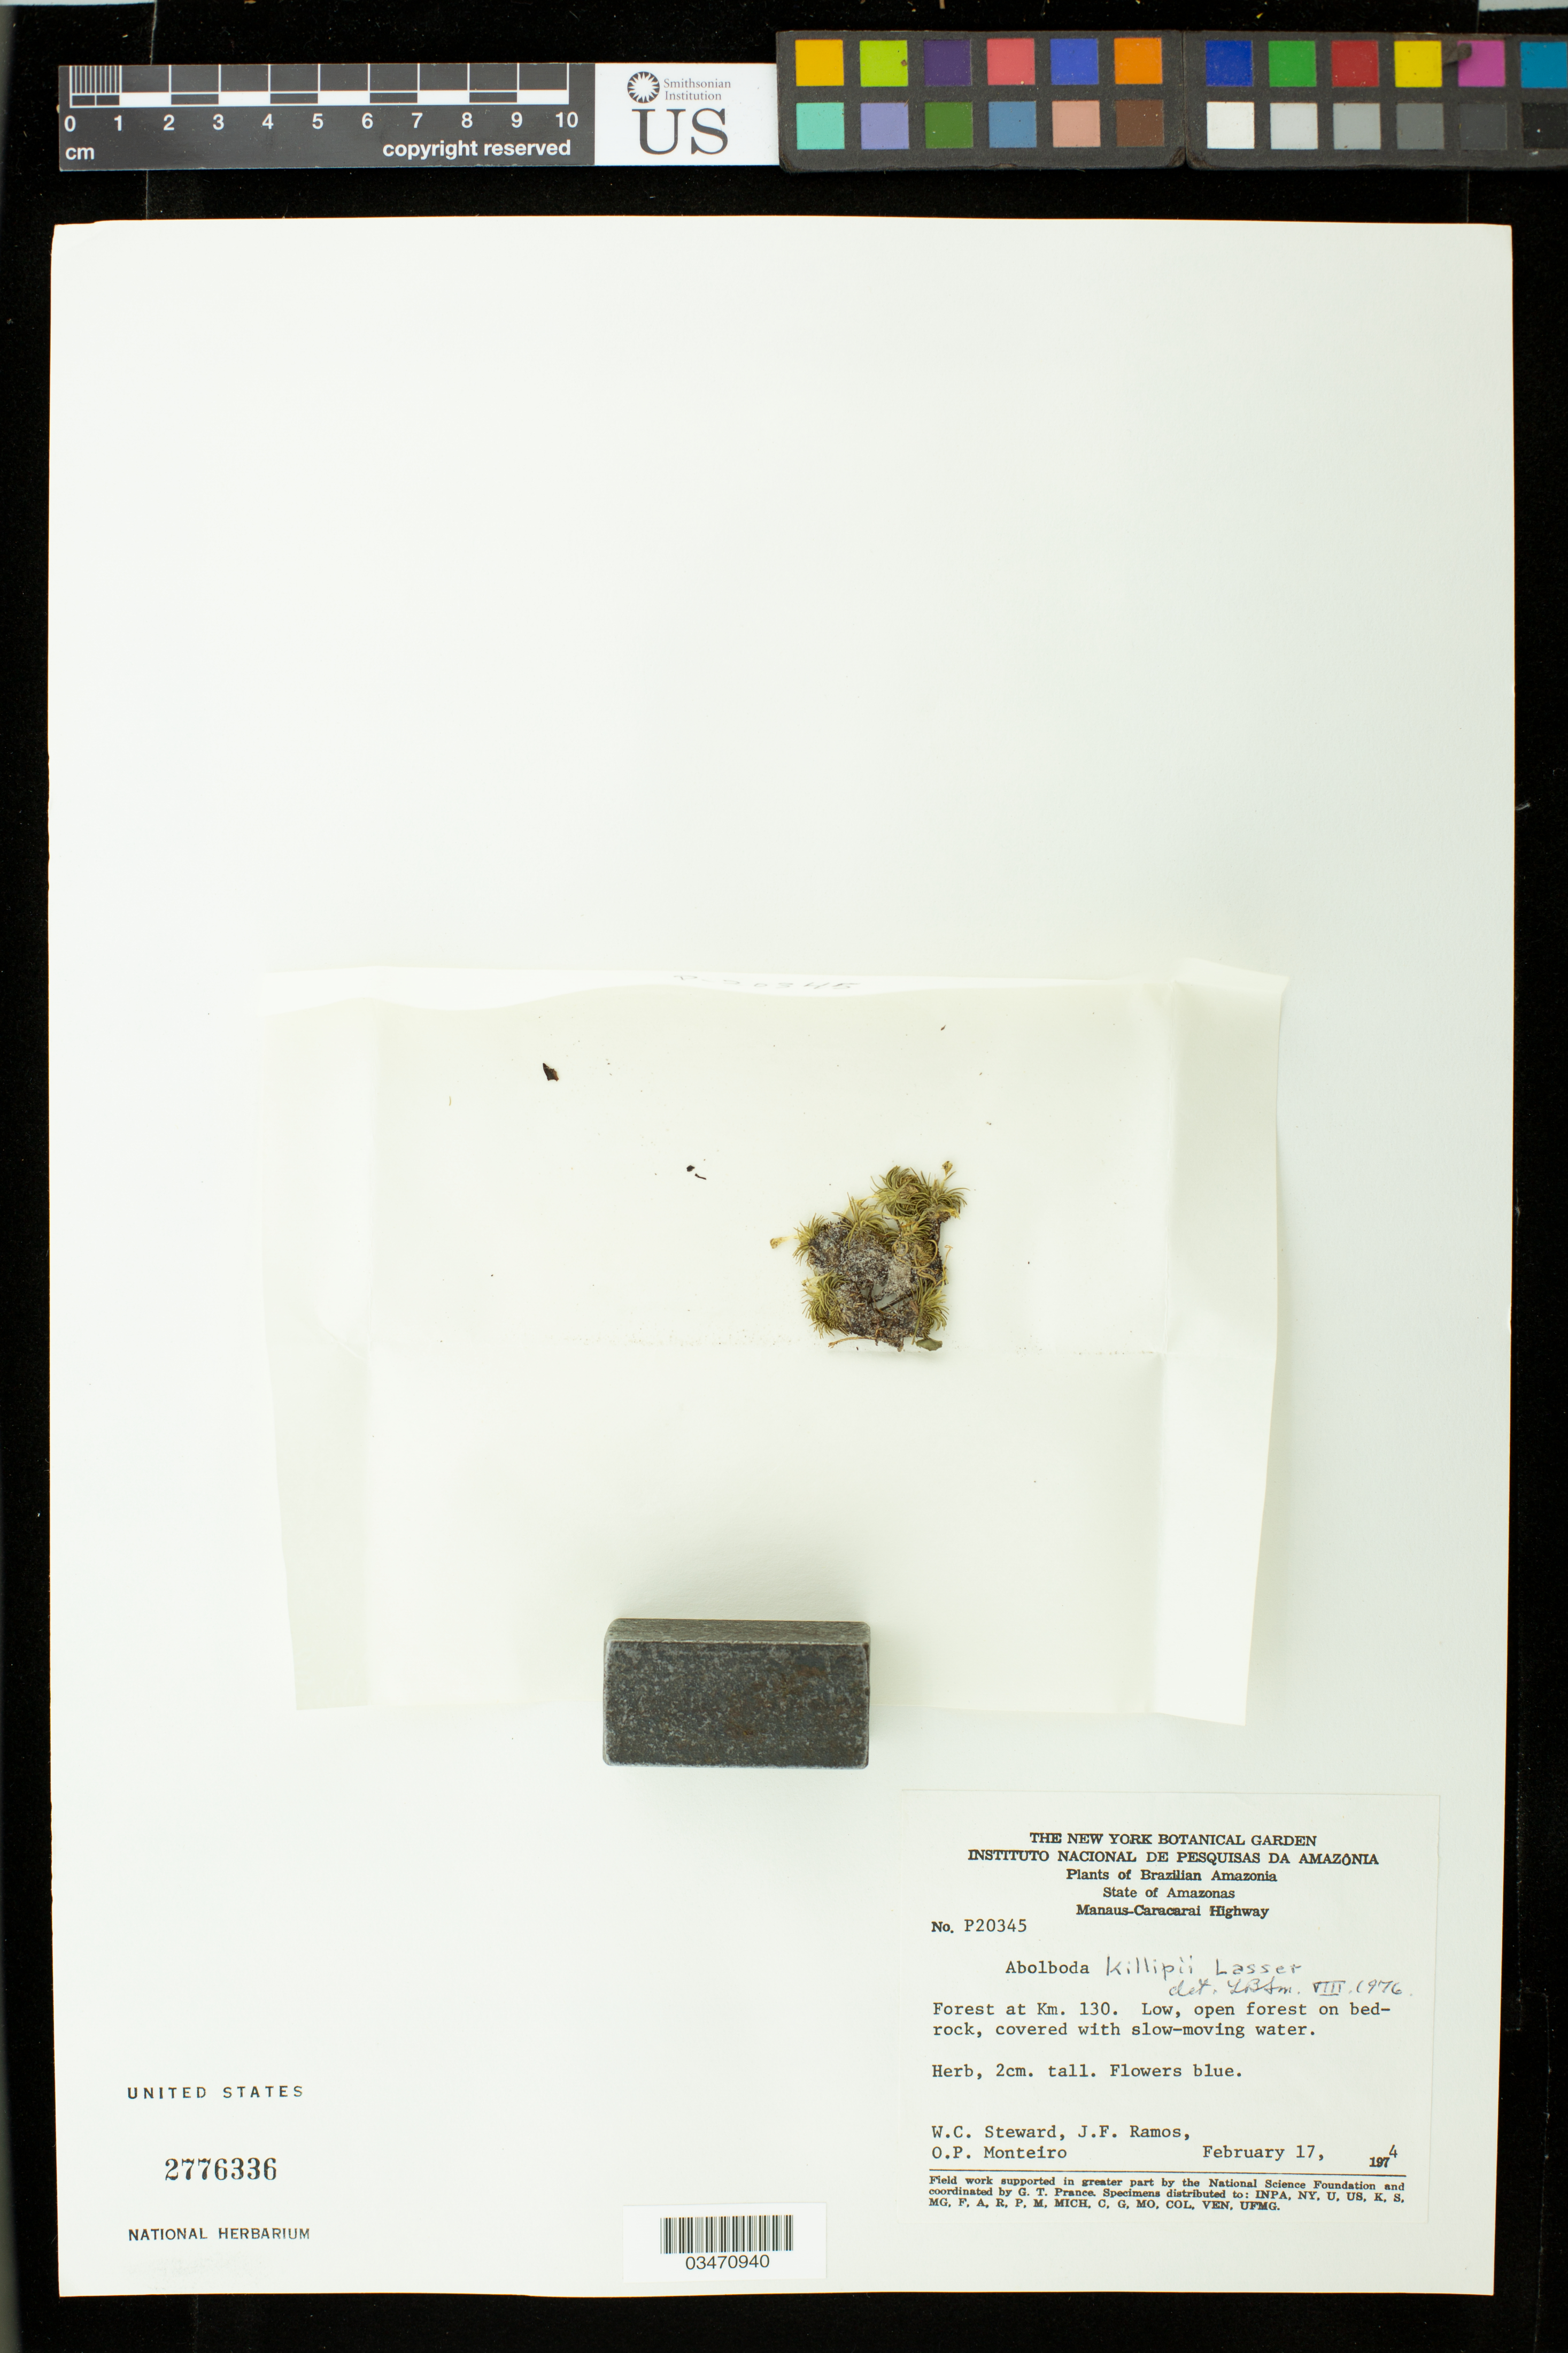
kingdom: Plantae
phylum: Tracheophyta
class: Liliopsida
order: Poales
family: Xyridaceae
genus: Abolboda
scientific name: Abolboda killipii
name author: Lasser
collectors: W. C. Steward, J. F. Ramos & O. P. Monteiro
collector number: P20345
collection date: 1974-02-17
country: Brazil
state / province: Amazonas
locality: Manaus-Caracarai Highway, at km 130.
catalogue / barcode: US 2776336